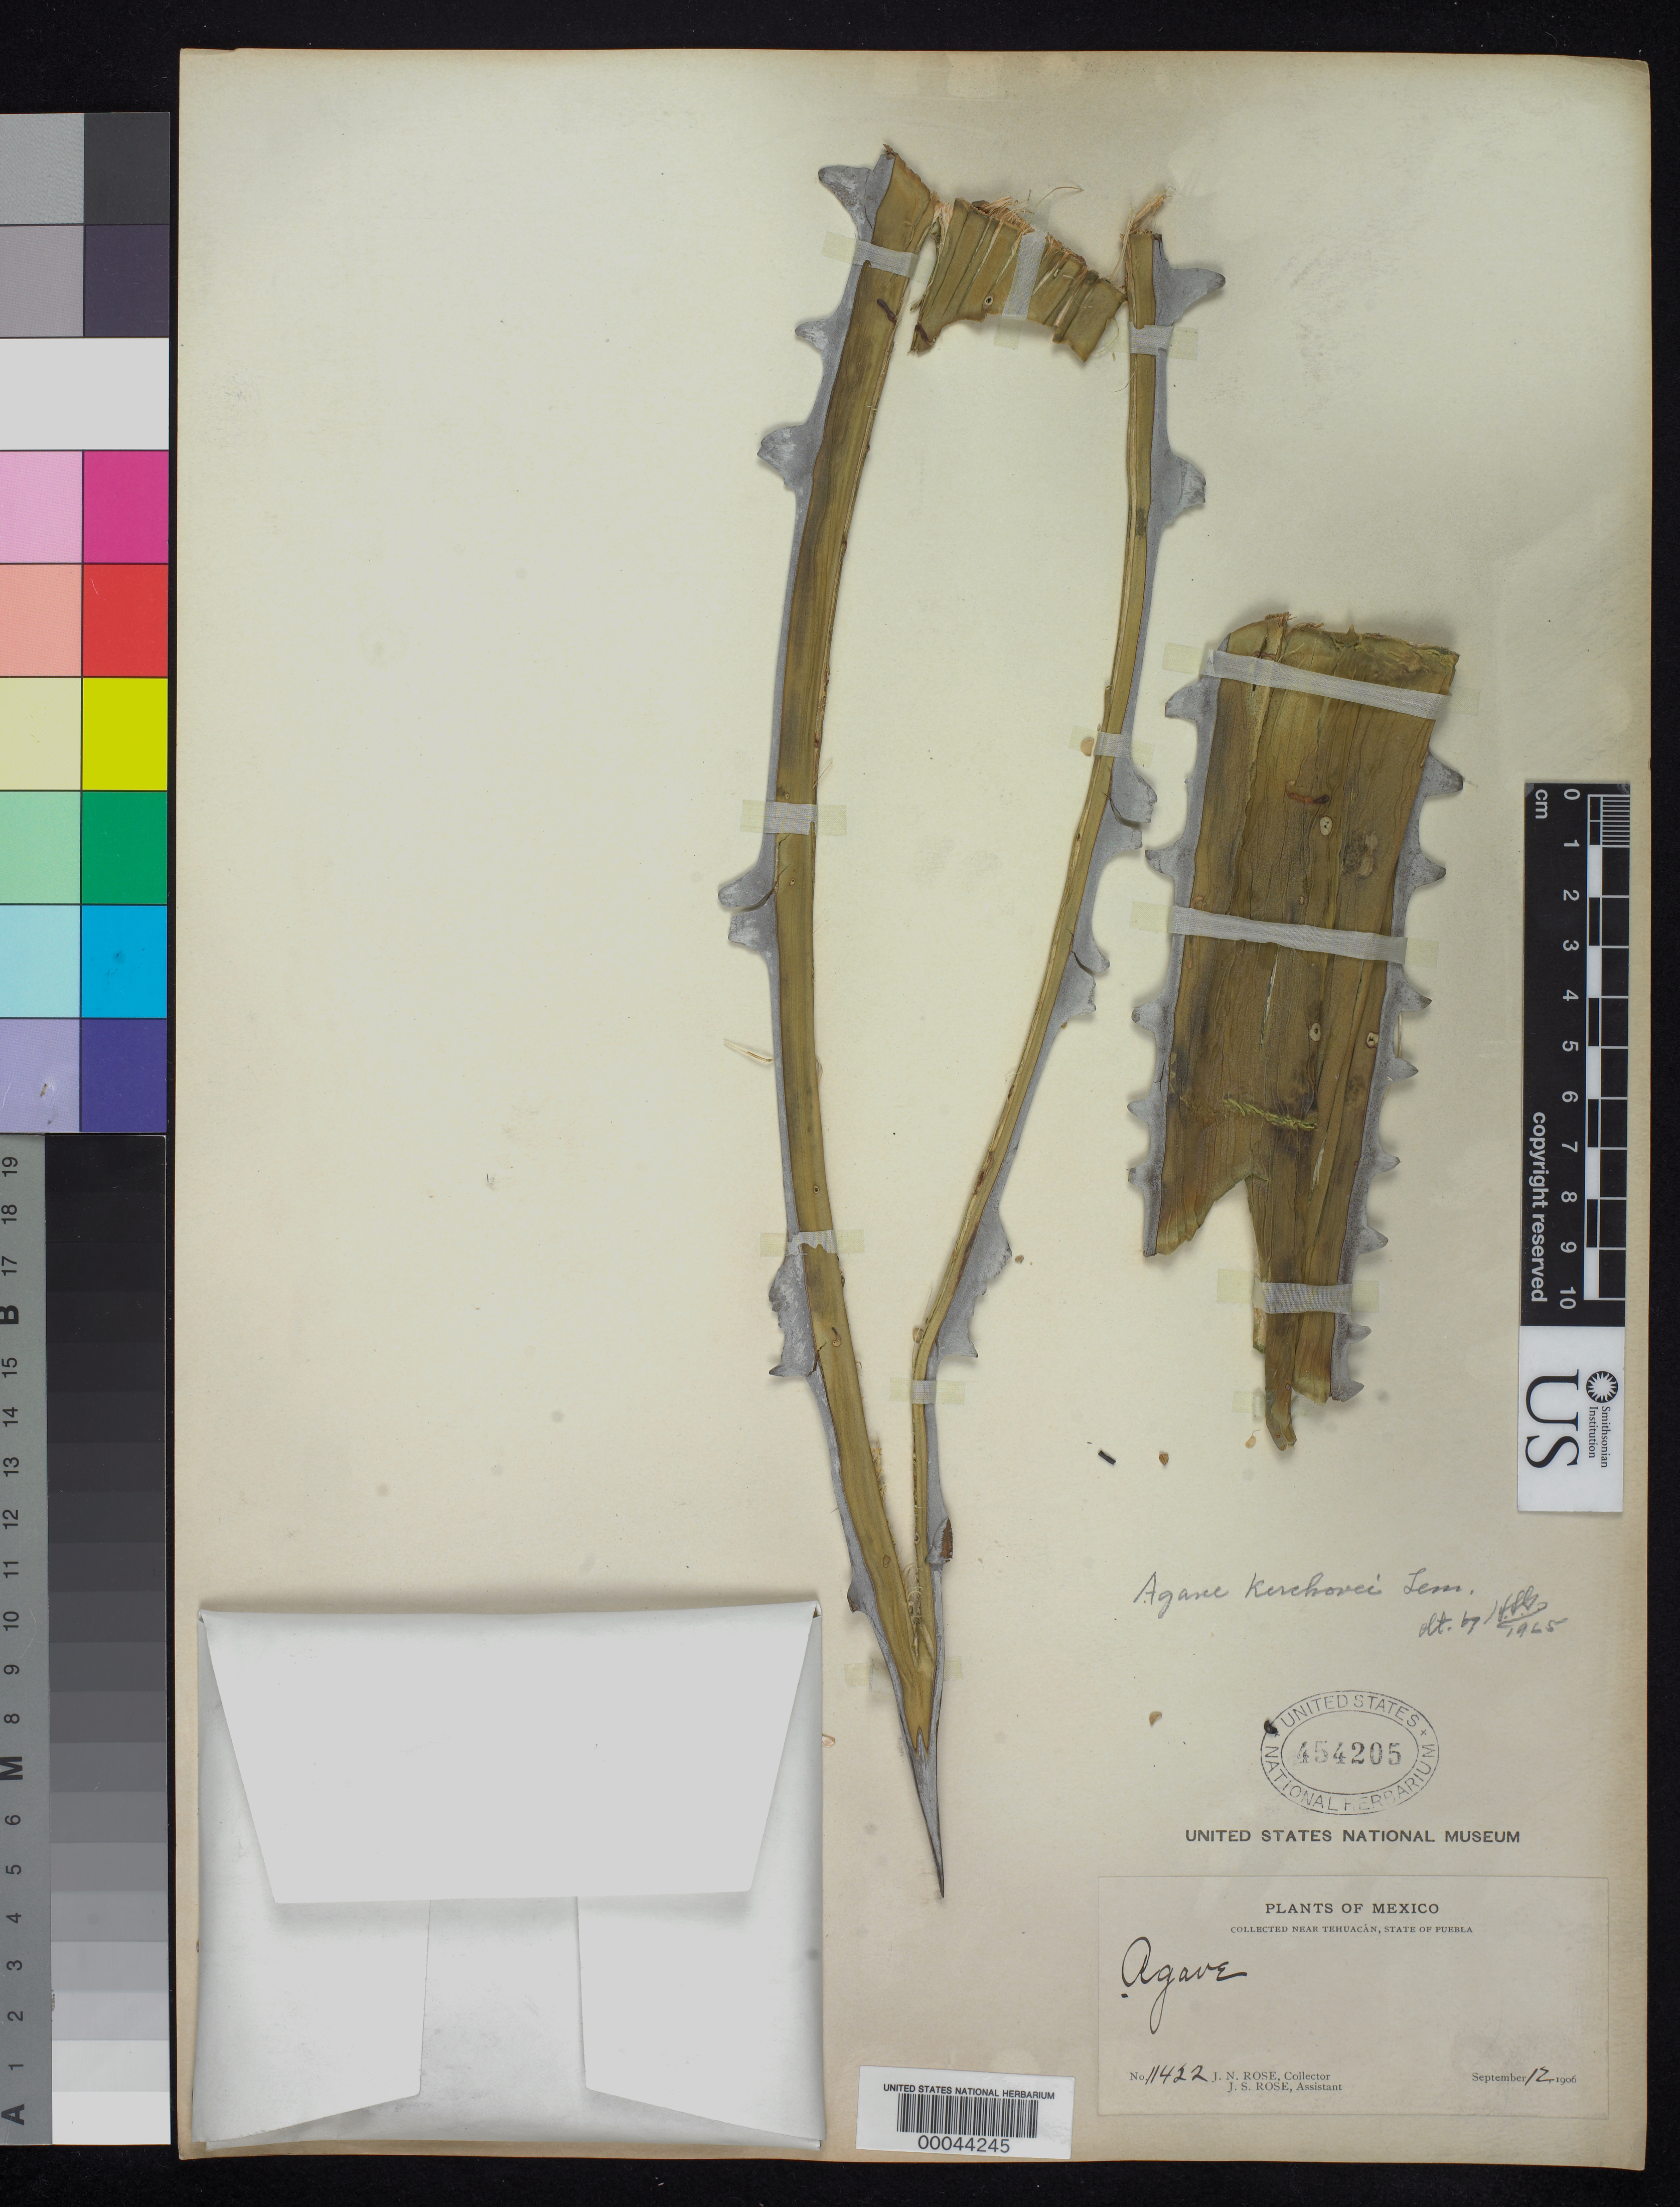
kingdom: Plantae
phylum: Tracheophyta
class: Liliopsida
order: Asparagales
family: Asparagaceae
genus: Agave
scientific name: Agave kerchovei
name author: Lem.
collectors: J. N. Rose & J. S. Rose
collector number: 11422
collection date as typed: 12 Sep 1906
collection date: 1906-09-12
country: Mexico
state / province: Puebla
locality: Tehuacan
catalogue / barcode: US 454205